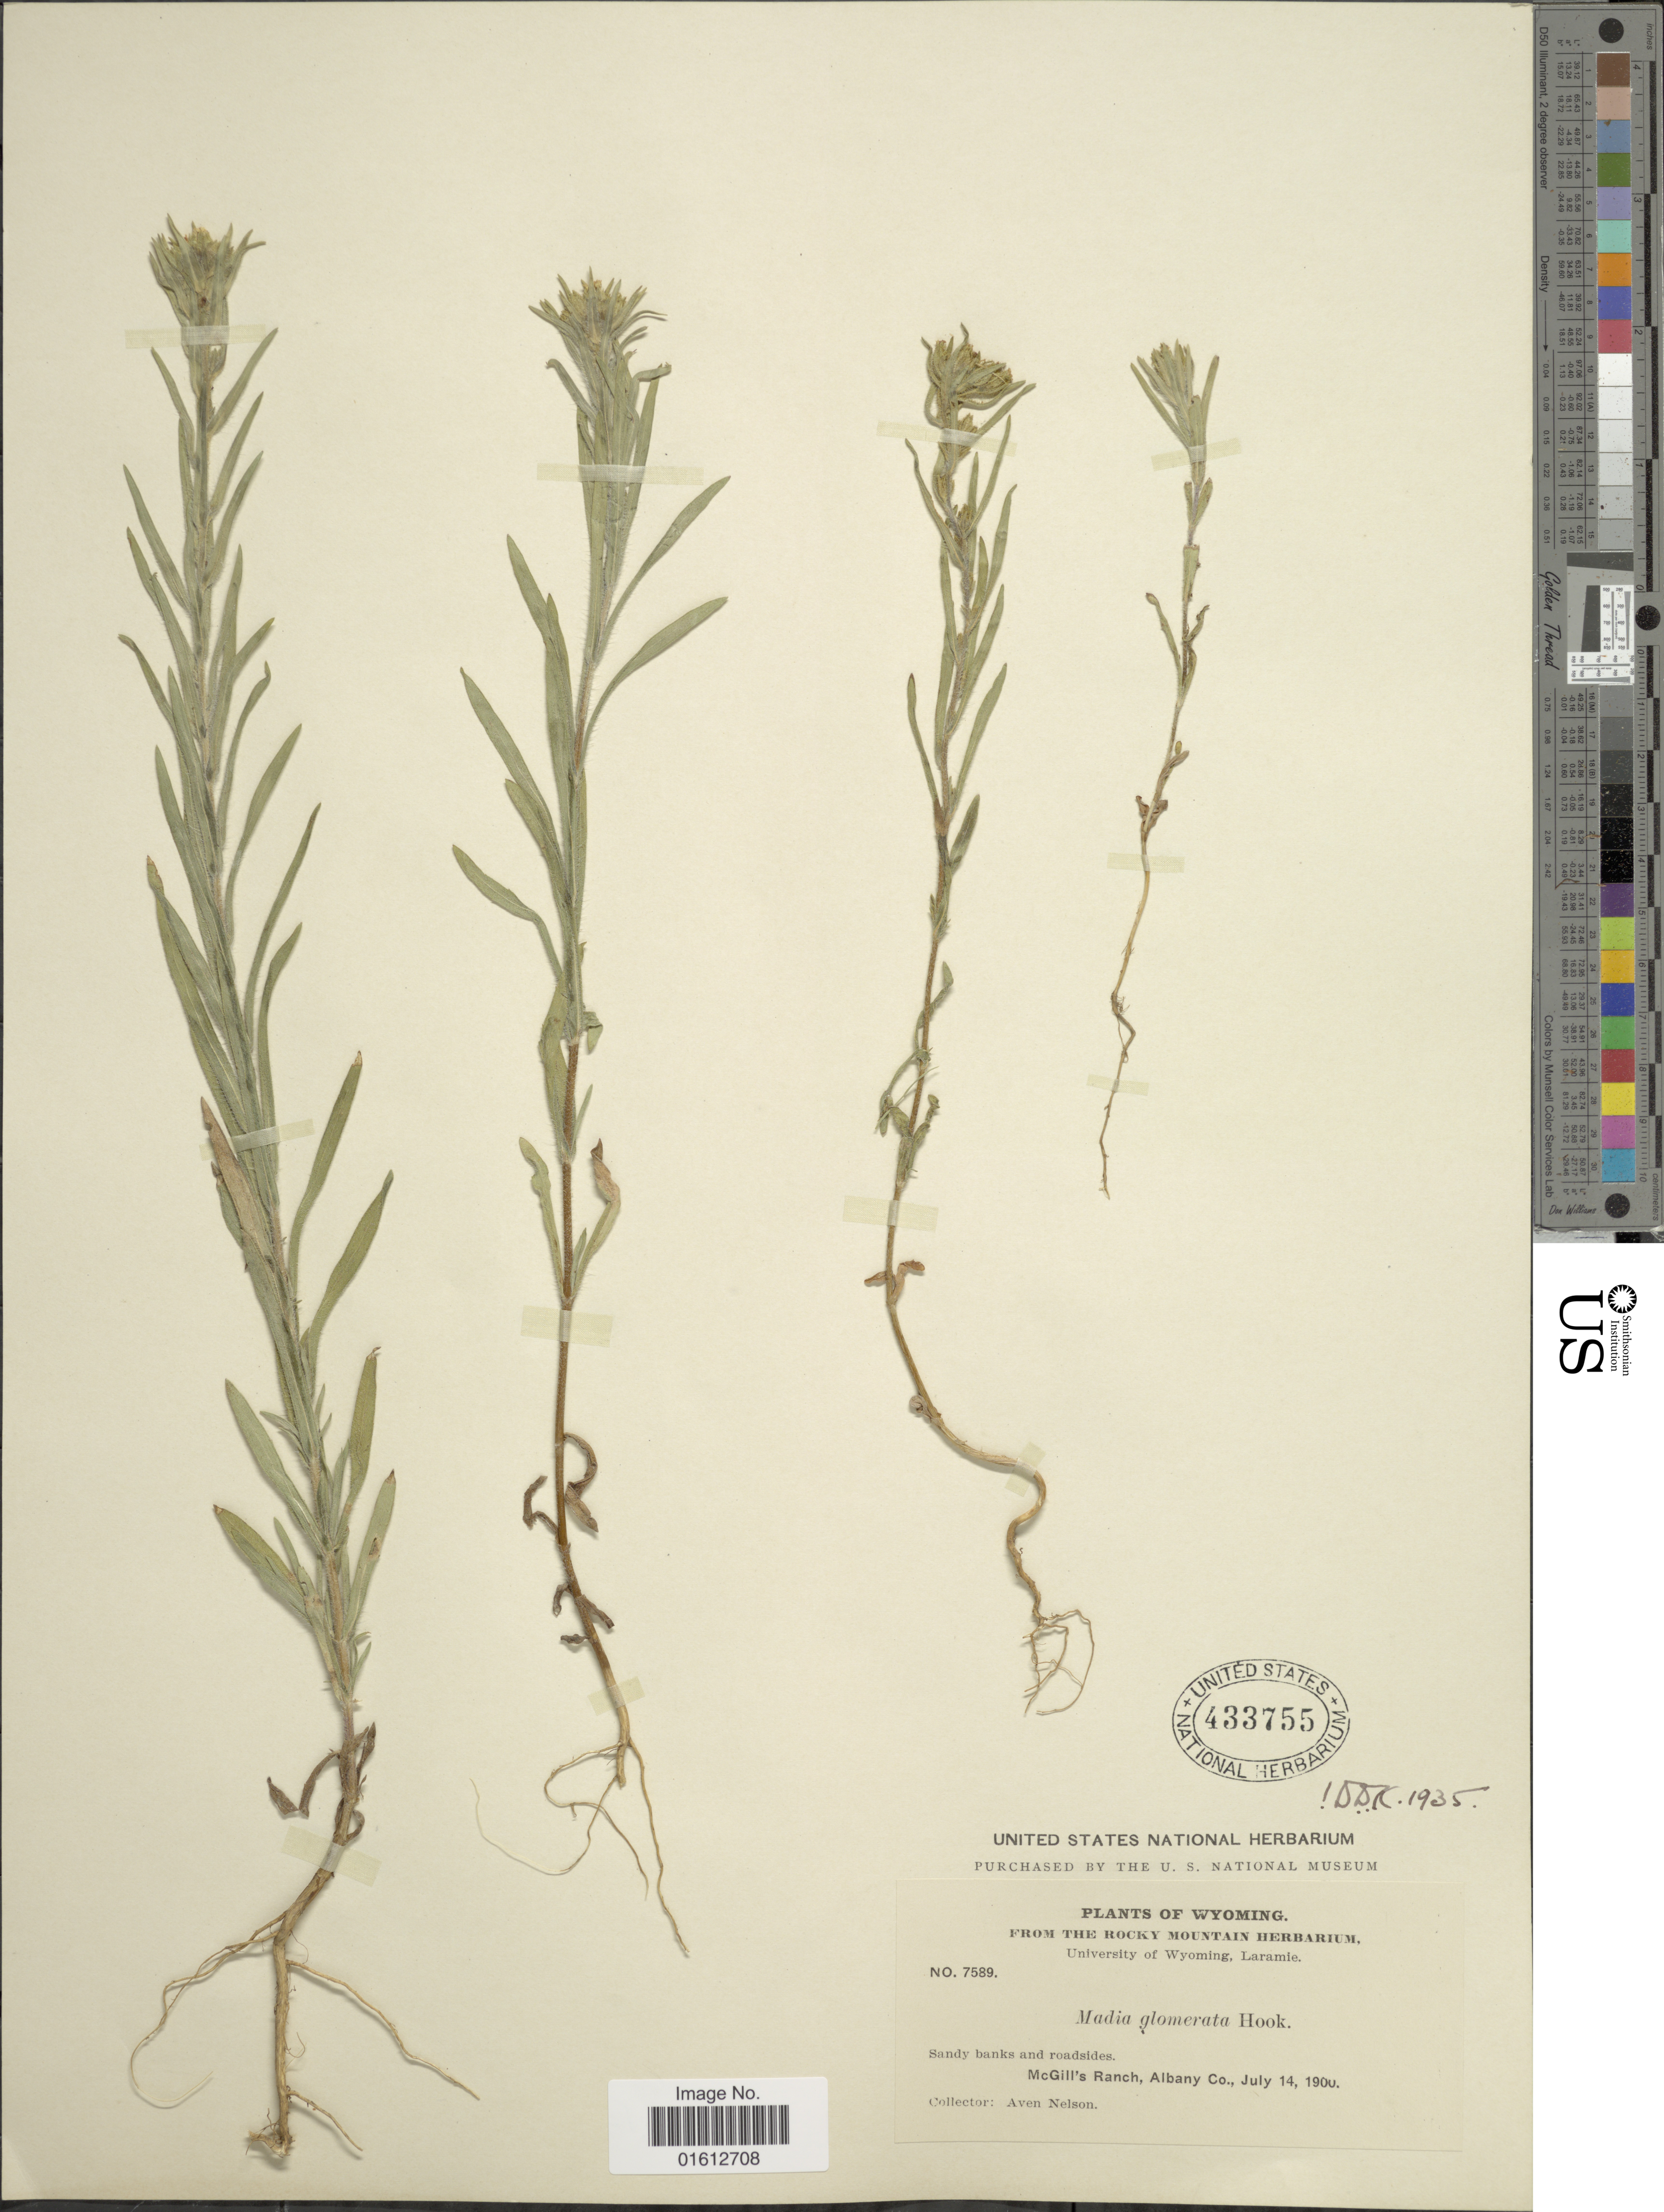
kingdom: Plantae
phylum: Tracheophyta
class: Magnoliopsida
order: Asterales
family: Asteraceae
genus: Madia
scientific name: Madia glomerata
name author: Hook.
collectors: A. Nelson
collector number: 7589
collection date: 1900-07-14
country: United States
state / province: Wyoming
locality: Sandy banks and roadsides, McGill's Ranch, Albany Co.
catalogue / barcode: US 433755